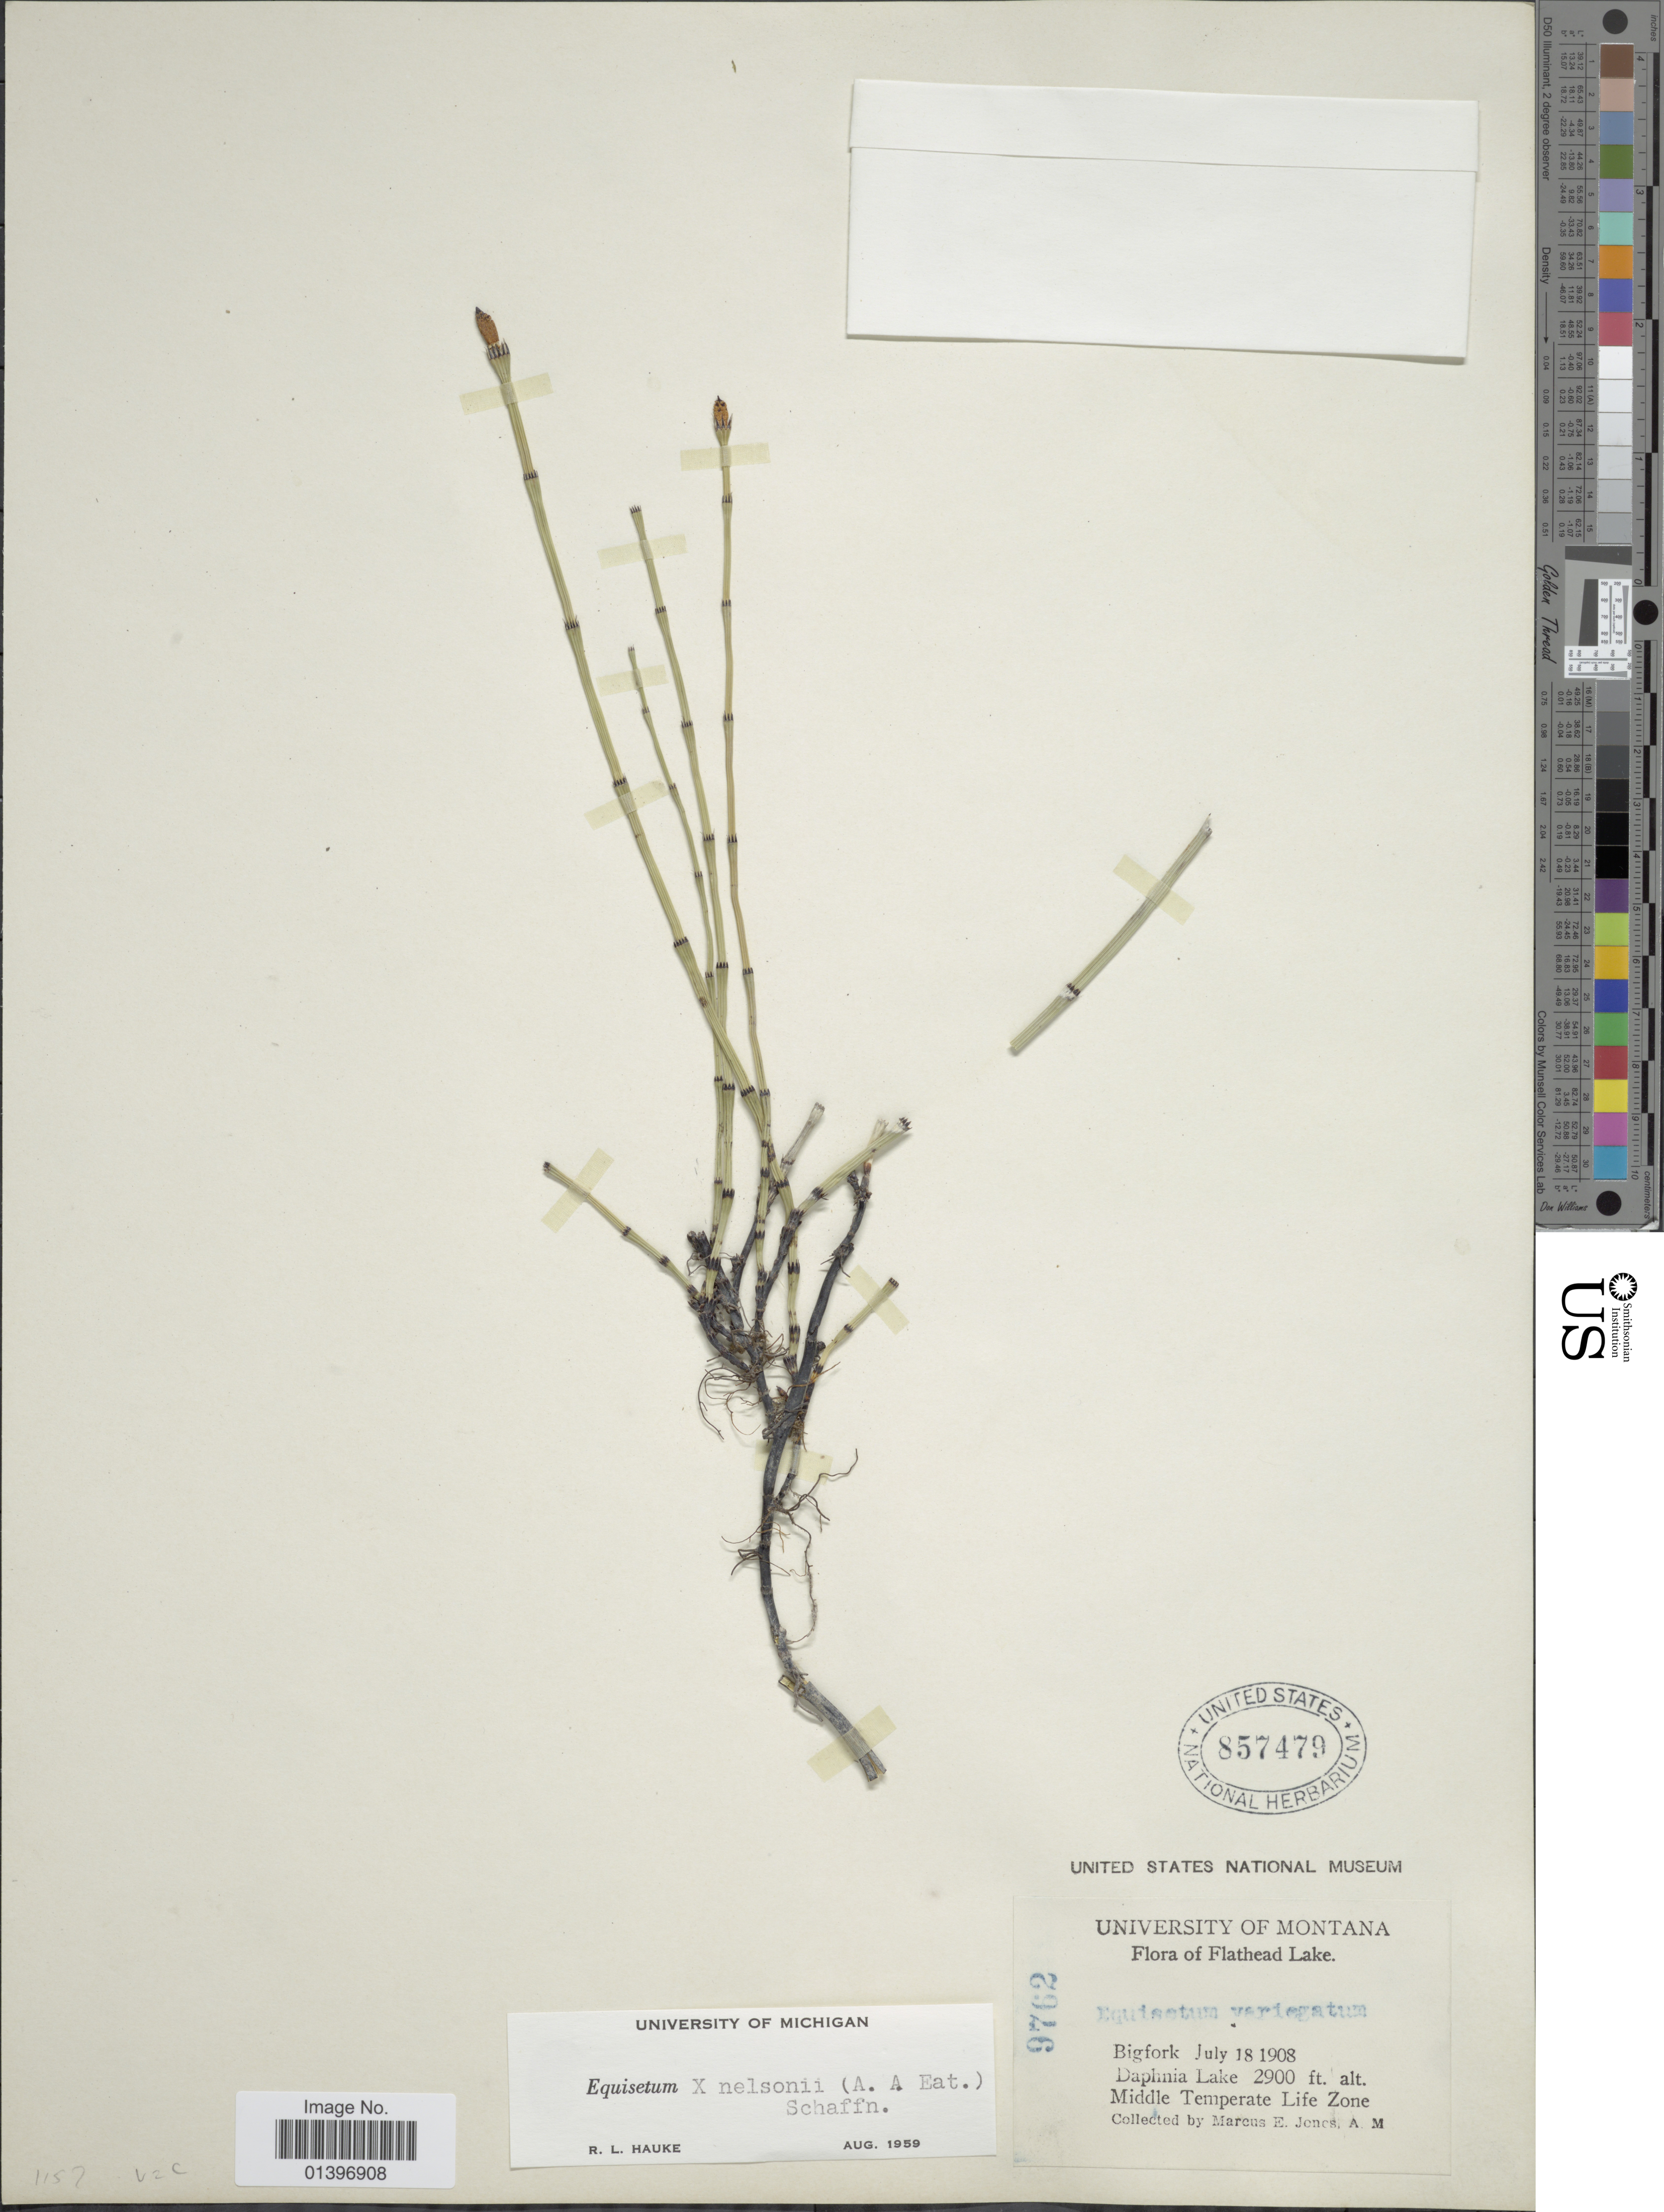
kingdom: Plantae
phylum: Tracheophyta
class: Polypodiopsida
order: Equisetales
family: Equisetaceae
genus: Equisetum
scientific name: Equisetum x nelsonii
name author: (A.A. Eaton) J.H. Schaffn.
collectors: M. E. Jones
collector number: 9762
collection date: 1908-07-18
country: United States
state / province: Montana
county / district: Flathead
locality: Flathead Lake, Bigfork, middle temperate life zone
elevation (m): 884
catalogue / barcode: US 857479